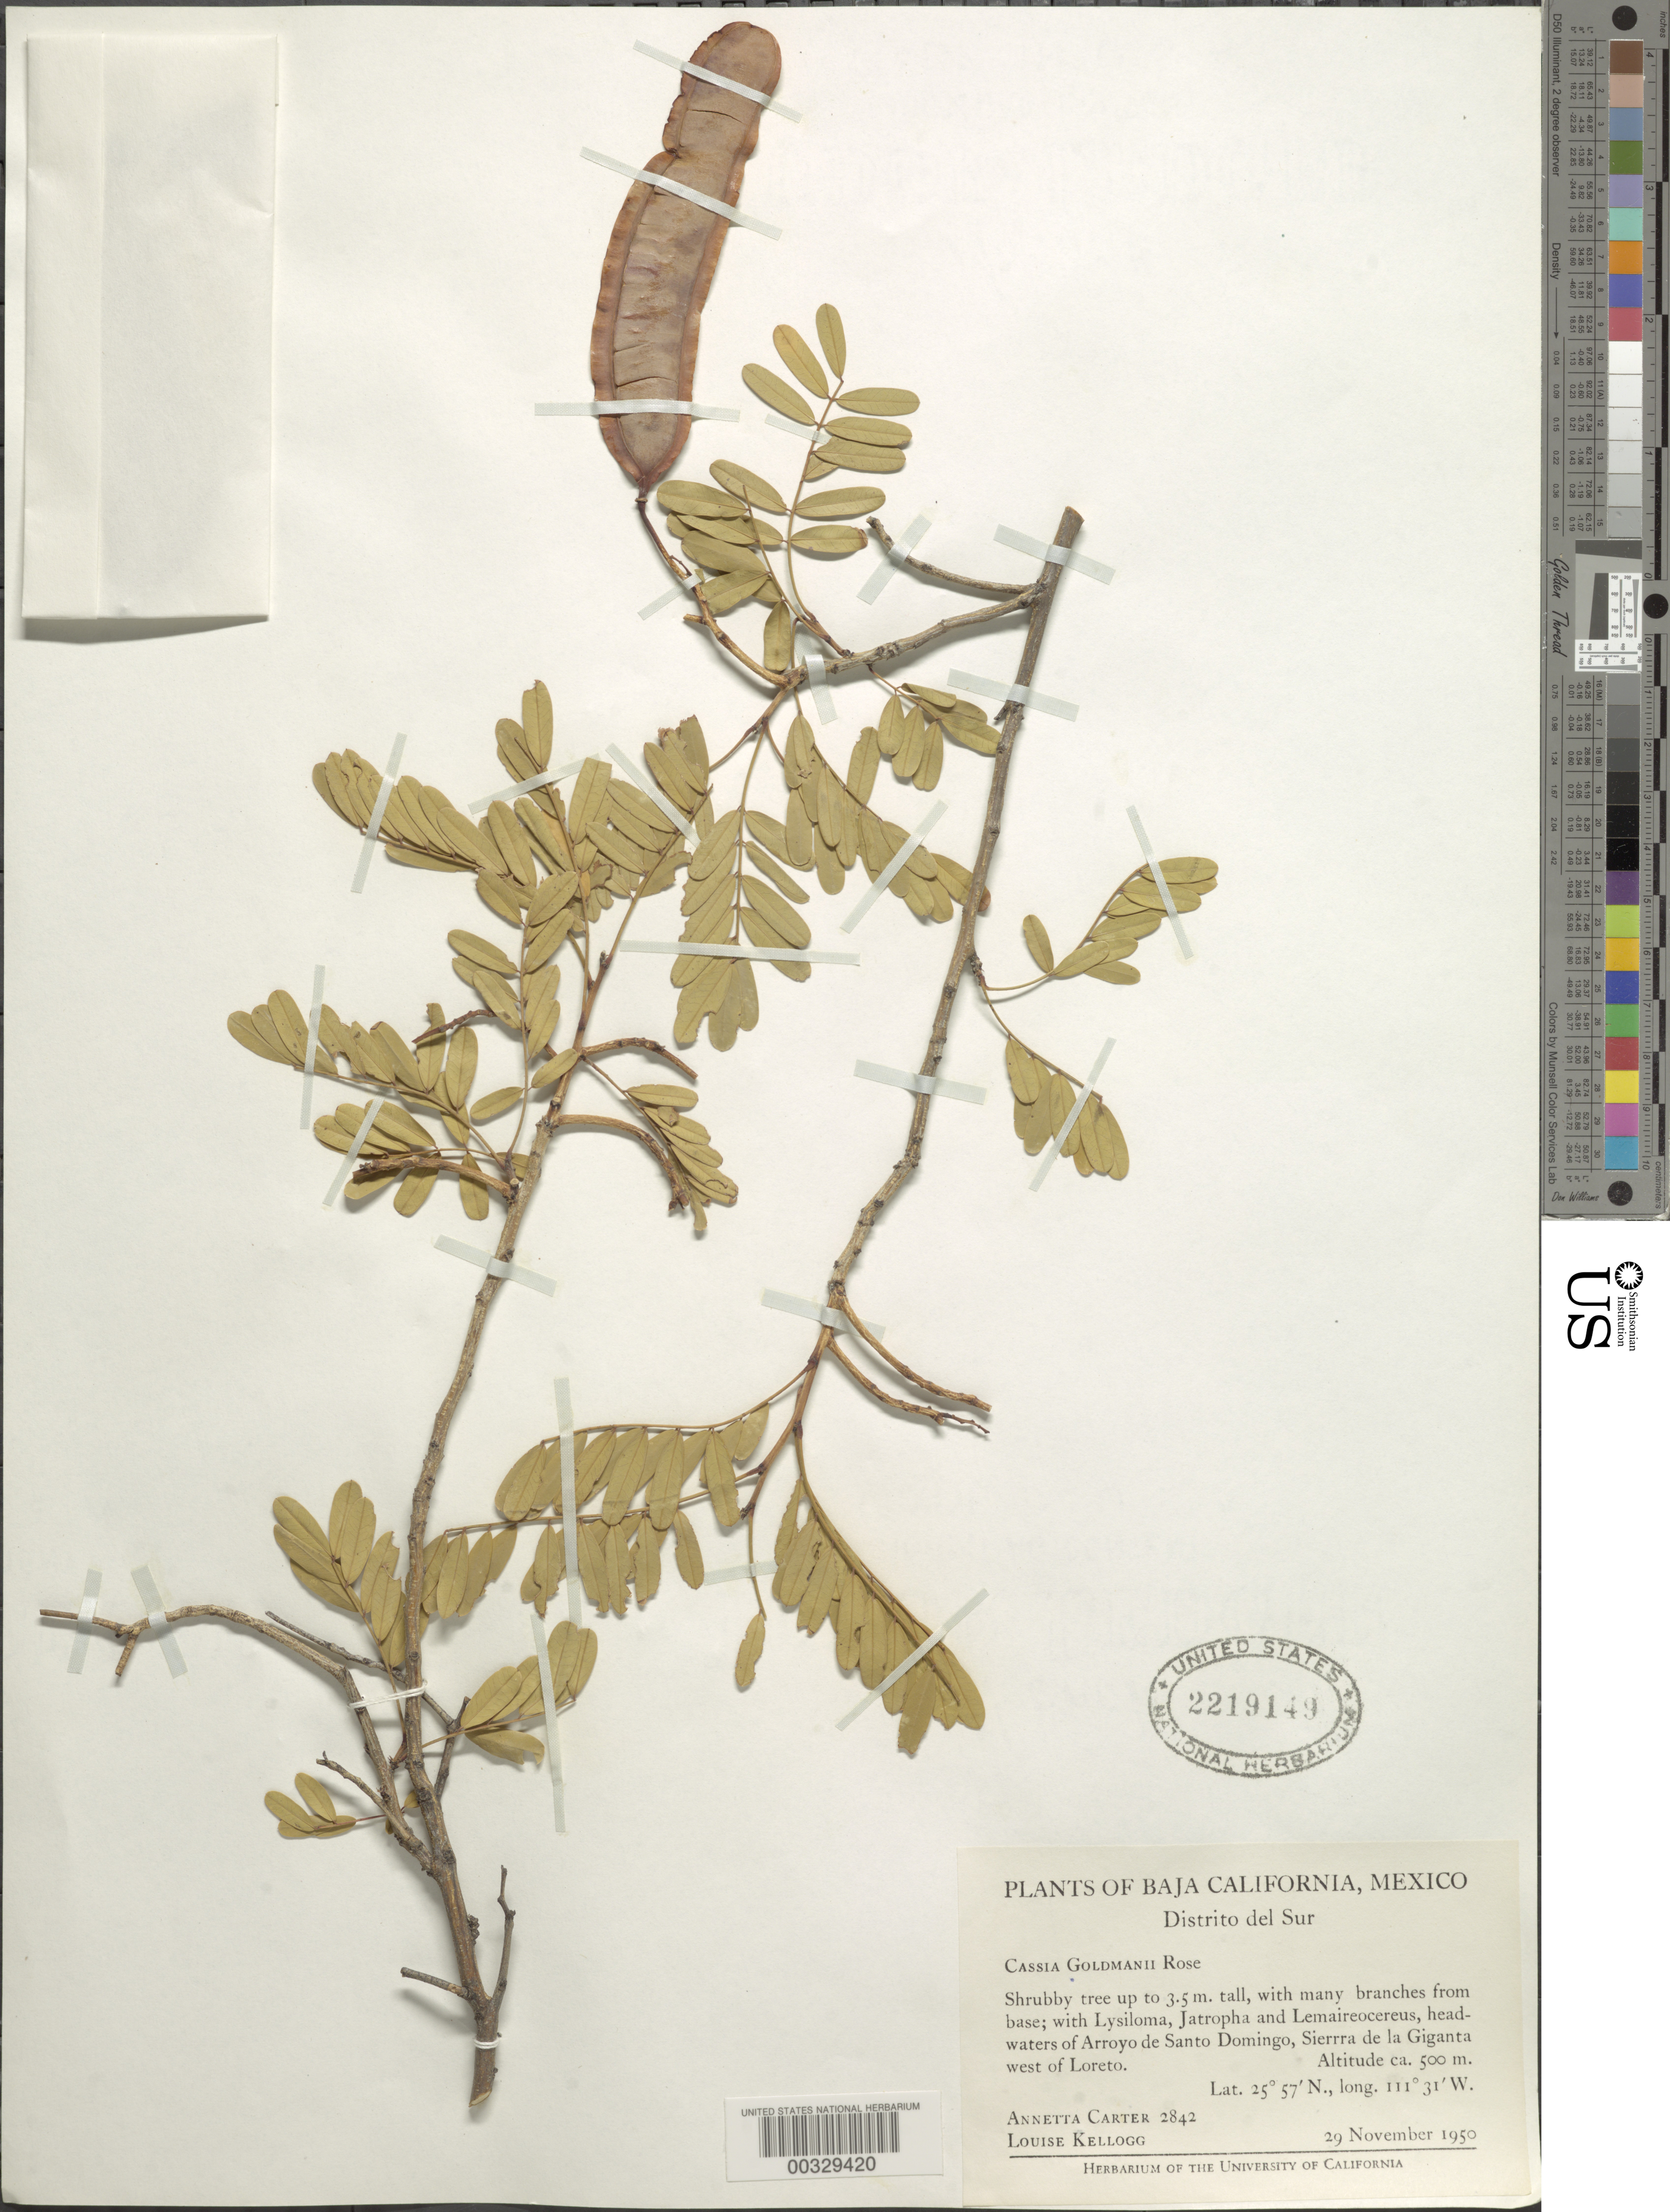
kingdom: Plantae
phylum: Tracheophyta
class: Magnoliopsida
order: Fabales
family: Fabaceae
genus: Senna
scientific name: Senna polyantha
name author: (Coll) H.S. Irwin & Barneby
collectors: A. M. Carter & L. Kellogg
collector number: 2842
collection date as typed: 29 Nov 1950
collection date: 1950-11-29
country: Mexico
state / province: Baja California Sur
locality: Headwaters of Arroyo de Santo Domingo, Sierra de la Giganta, W of Loreto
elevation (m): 500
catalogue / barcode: US 2219149